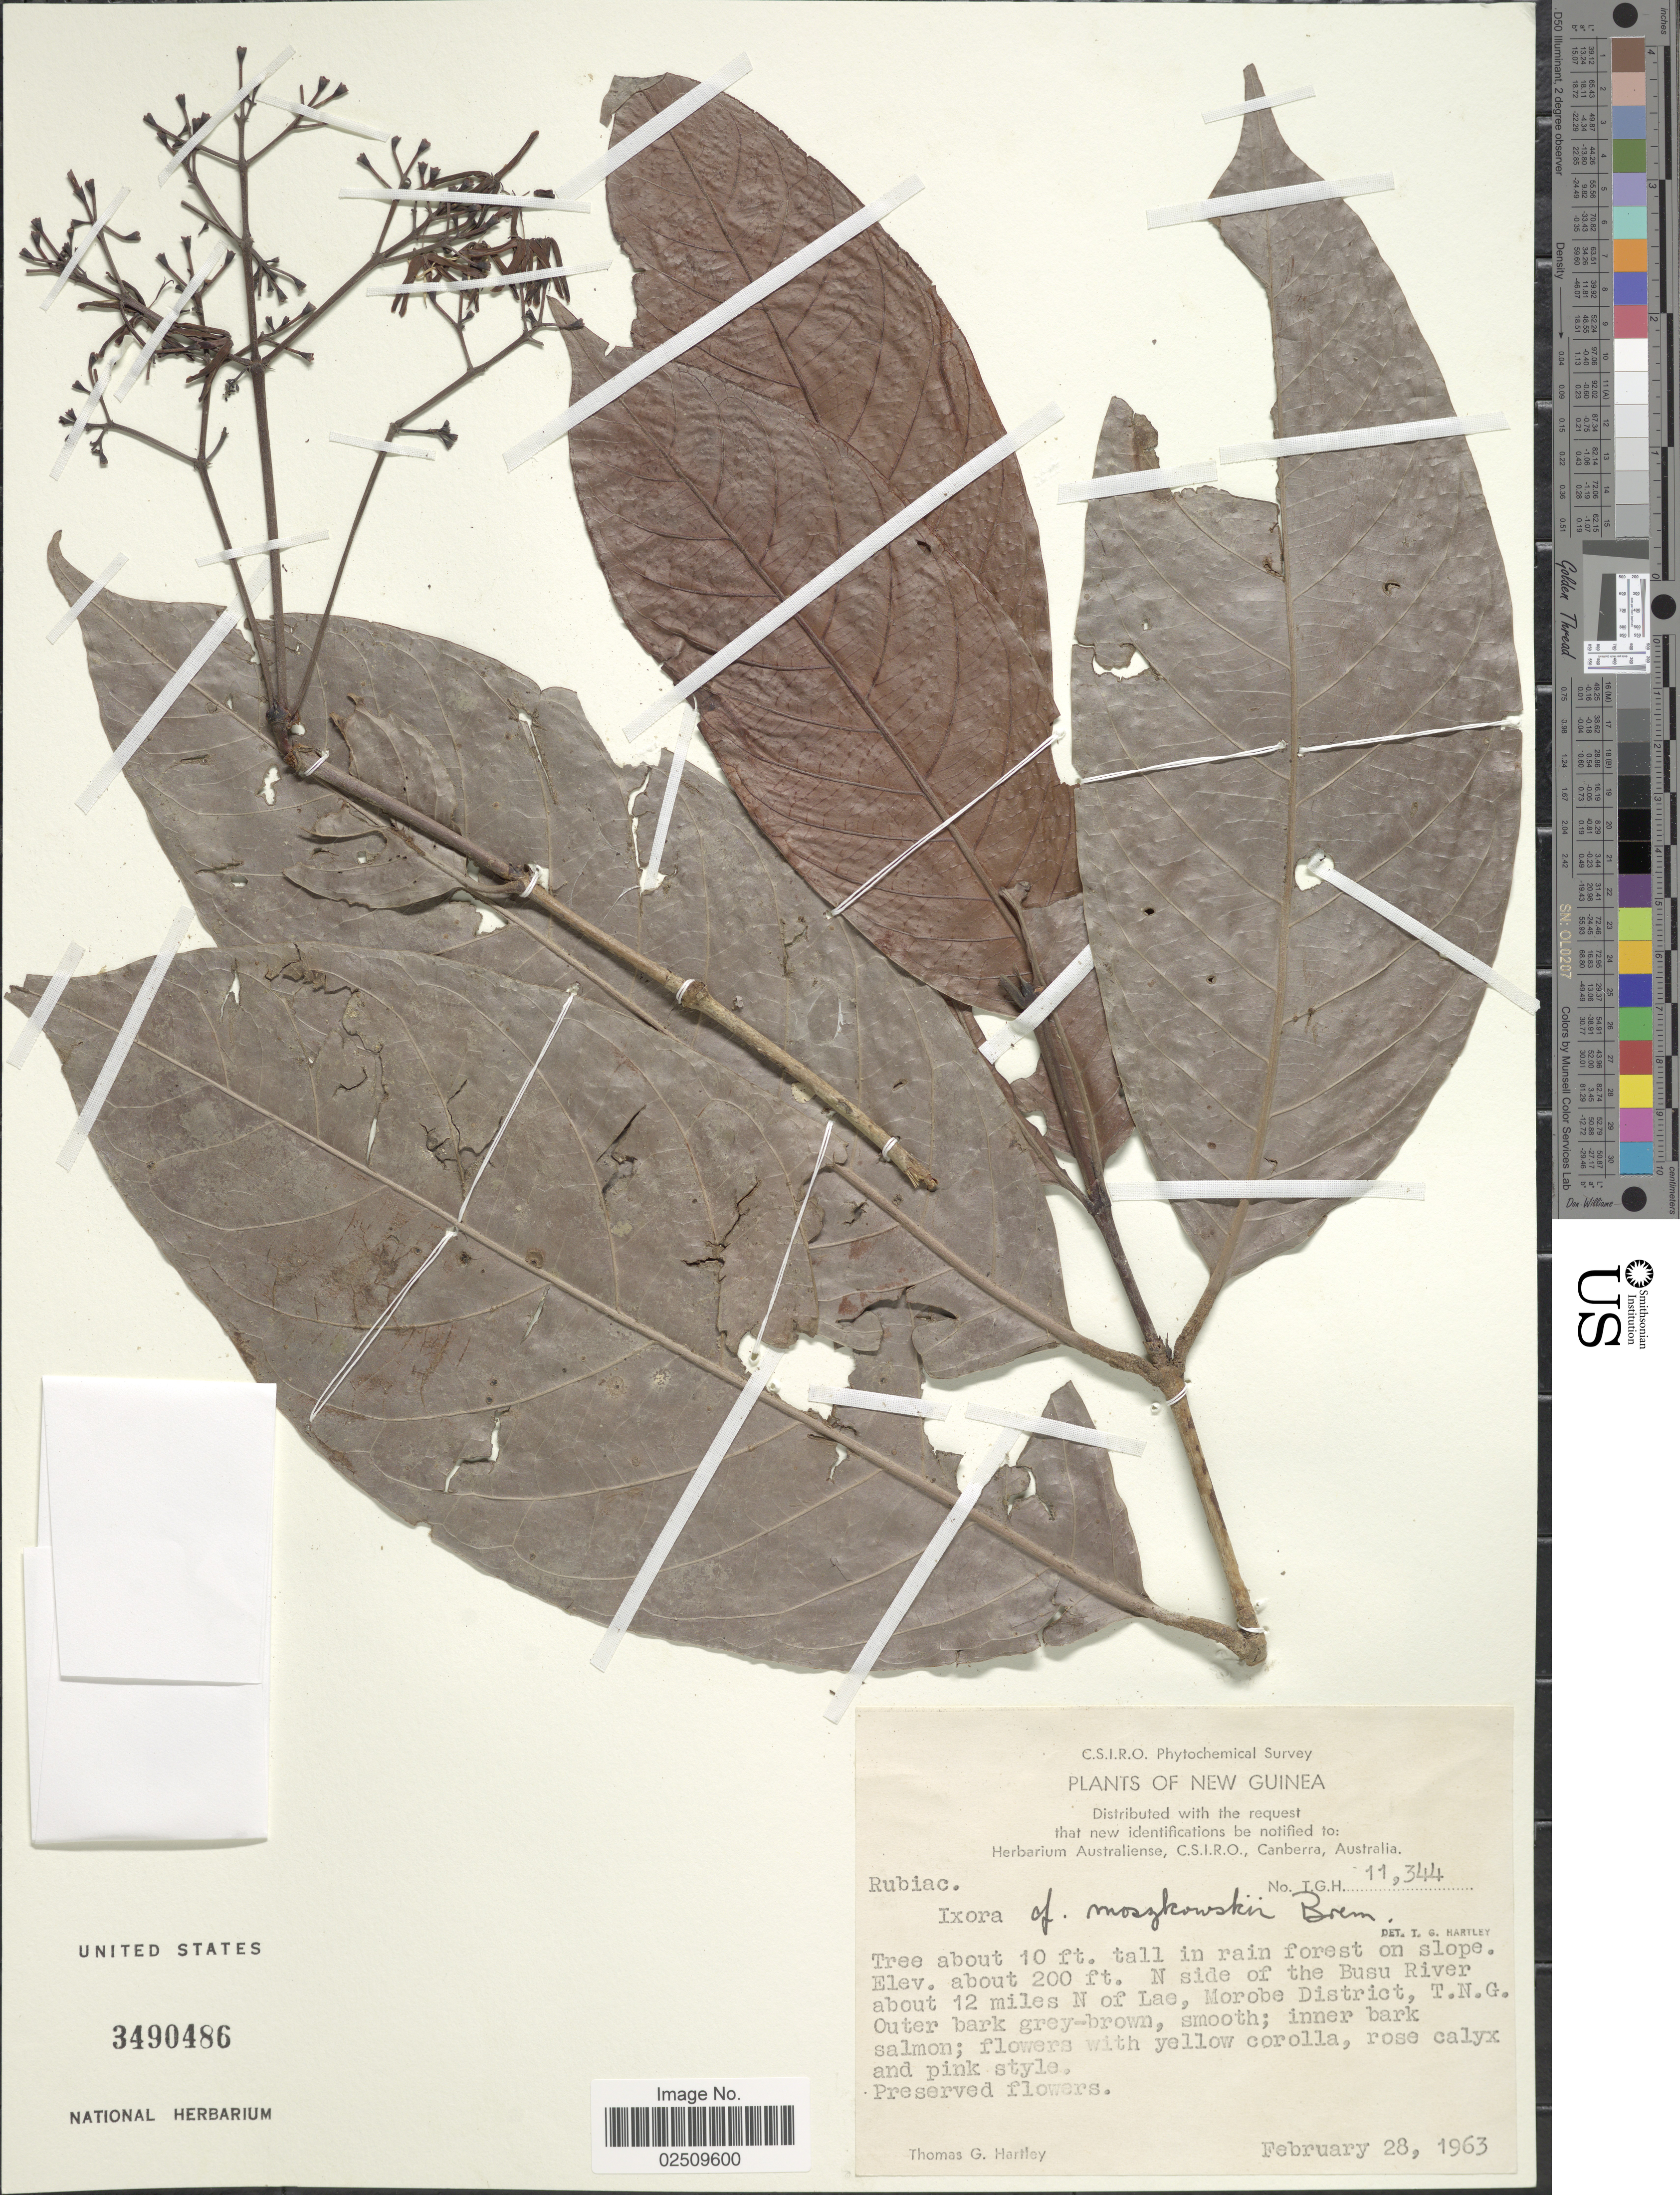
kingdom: Plantae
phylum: Tracheophyta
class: Magnoliopsida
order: Gentianales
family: Rubiaceae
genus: Ixora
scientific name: Ixora moszkowskii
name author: Bremek.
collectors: T. G. Hartley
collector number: T.G.H. 11344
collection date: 1963-02-28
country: Papua New Guinea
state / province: Morobe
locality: New Guinea, tall in rain forest on slope, N side of the Busu River about 12 miles N of Lae, Morobe District, T.N.G.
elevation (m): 61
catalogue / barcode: US 3490486